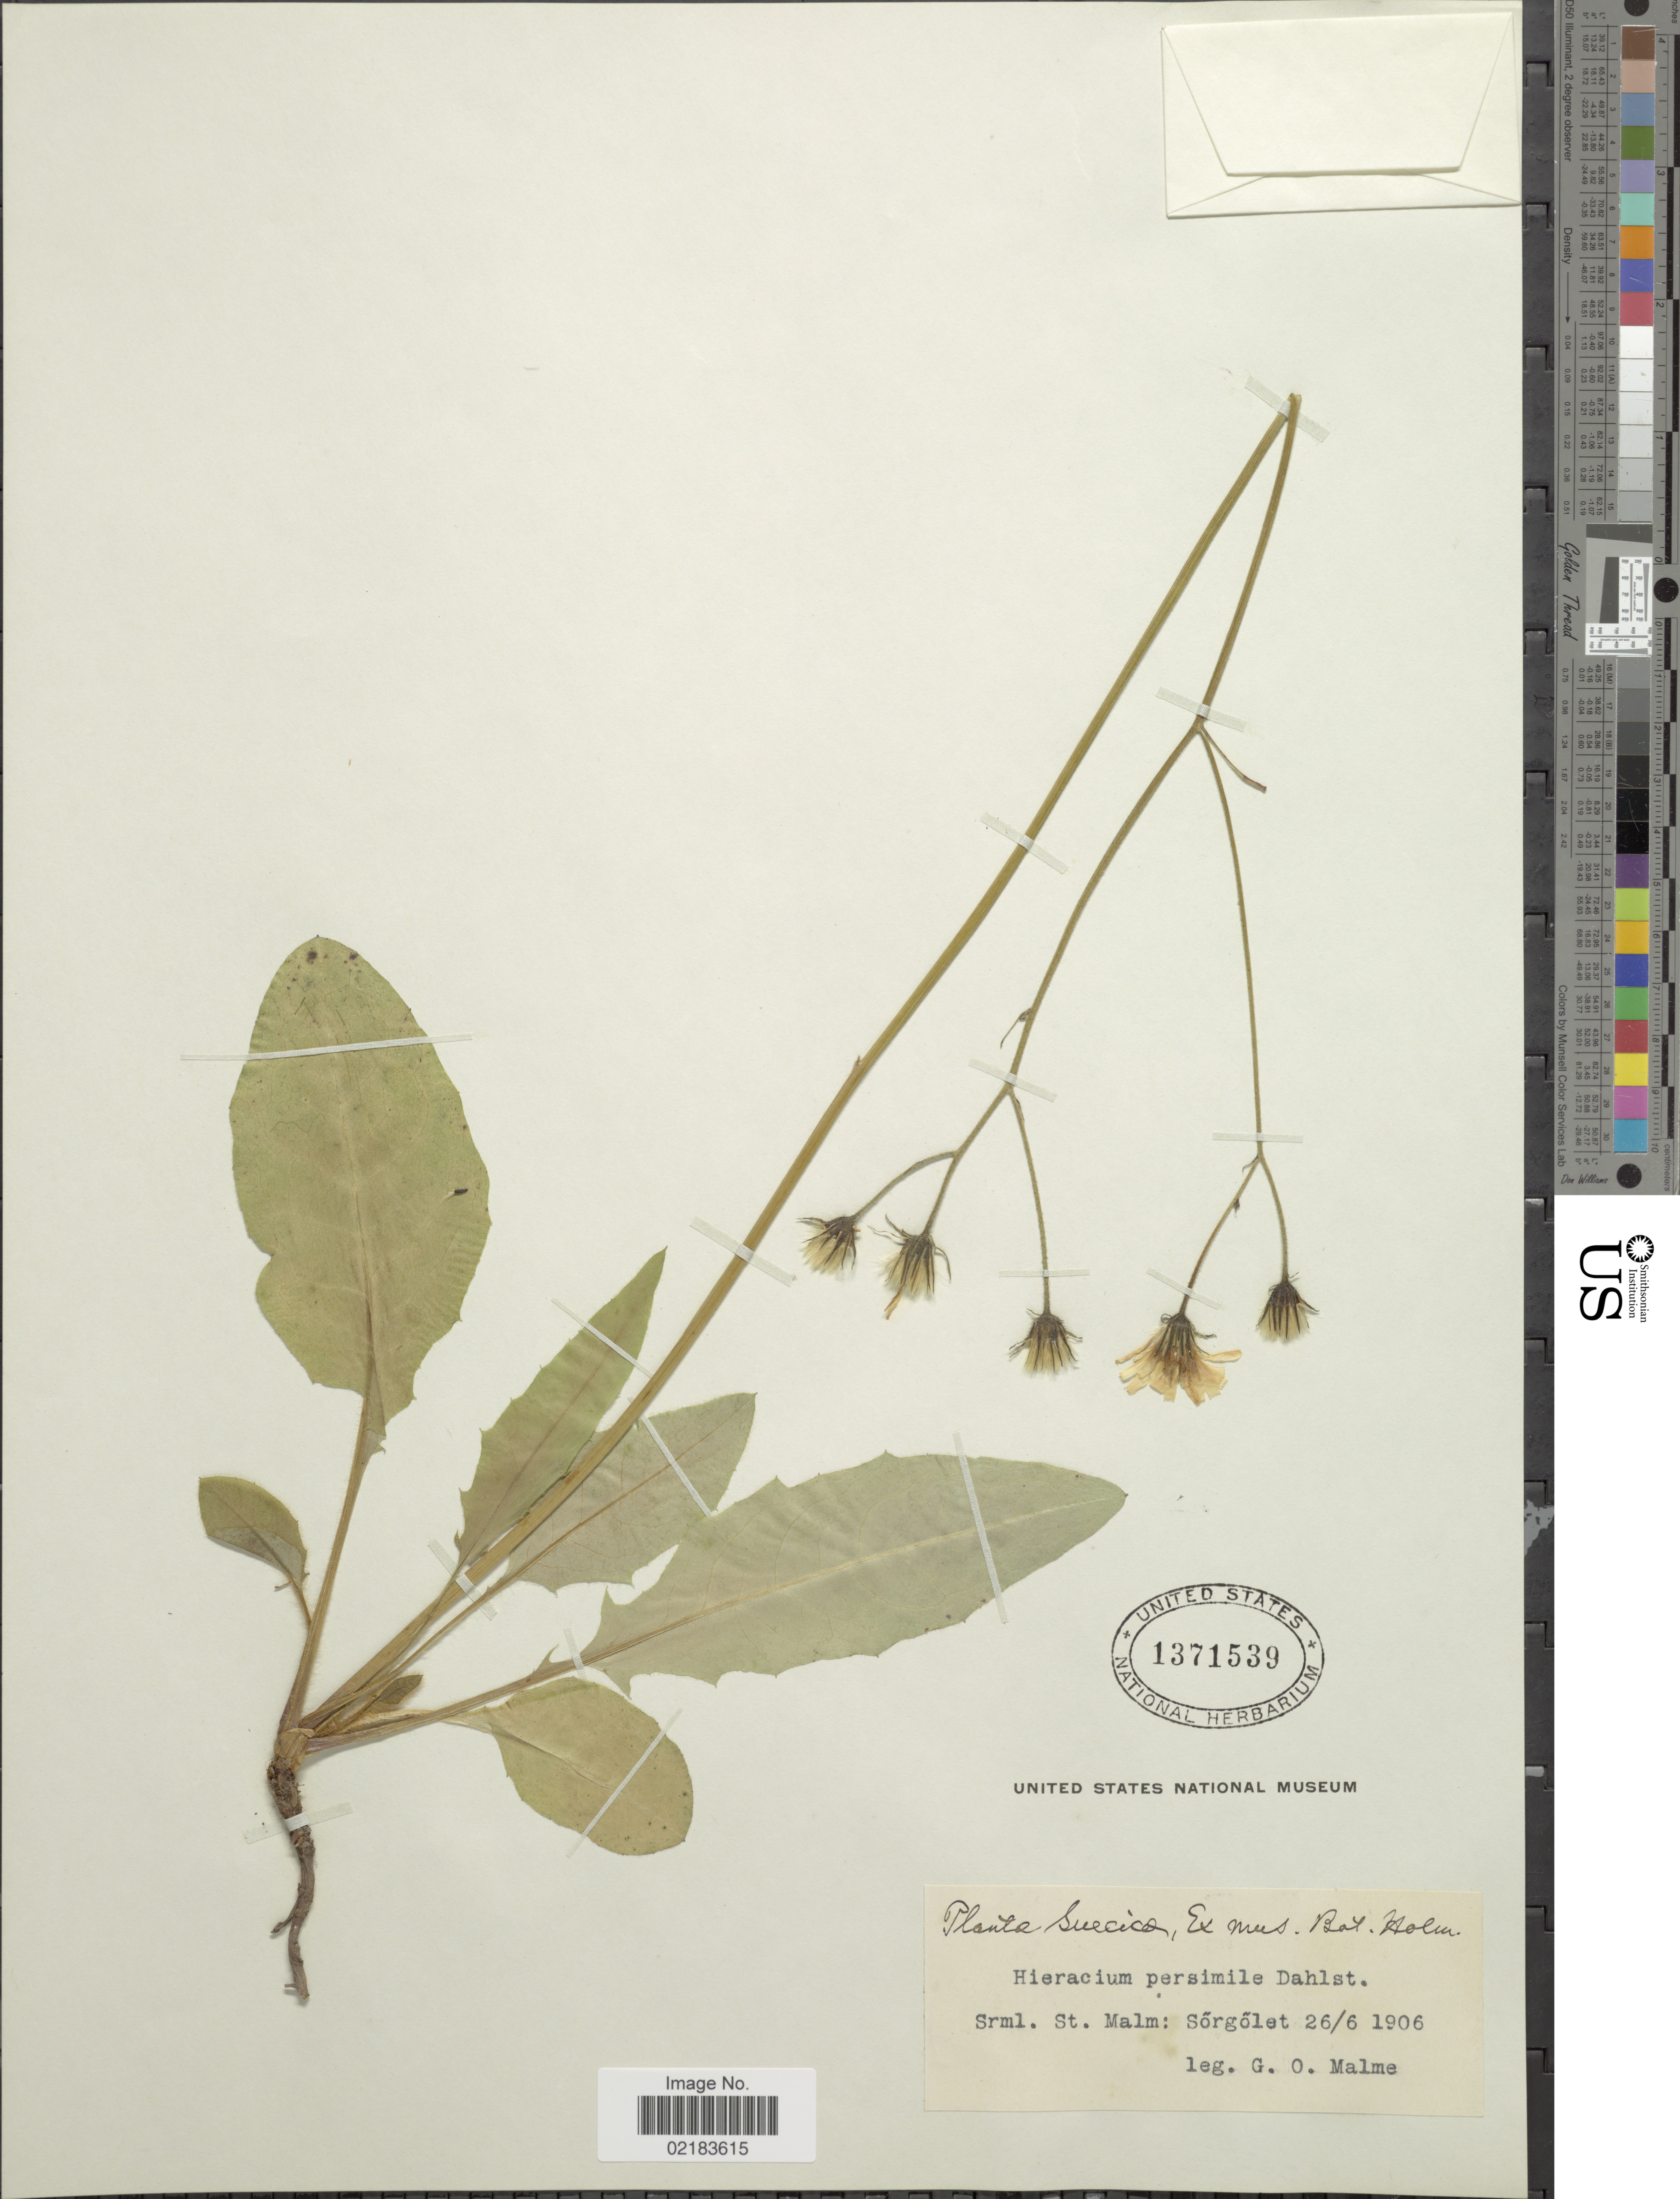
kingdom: Plantae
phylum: Tracheophyta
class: Magnoliopsida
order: Asterales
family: Asteraceae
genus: Hieracium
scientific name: Hieracium persimile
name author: (Dahlst.) Dahlst.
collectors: G. O. A. Malme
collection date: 1906-06-26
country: Sweden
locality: Srml. St. Malm: Sörgölet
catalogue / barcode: US 1371539